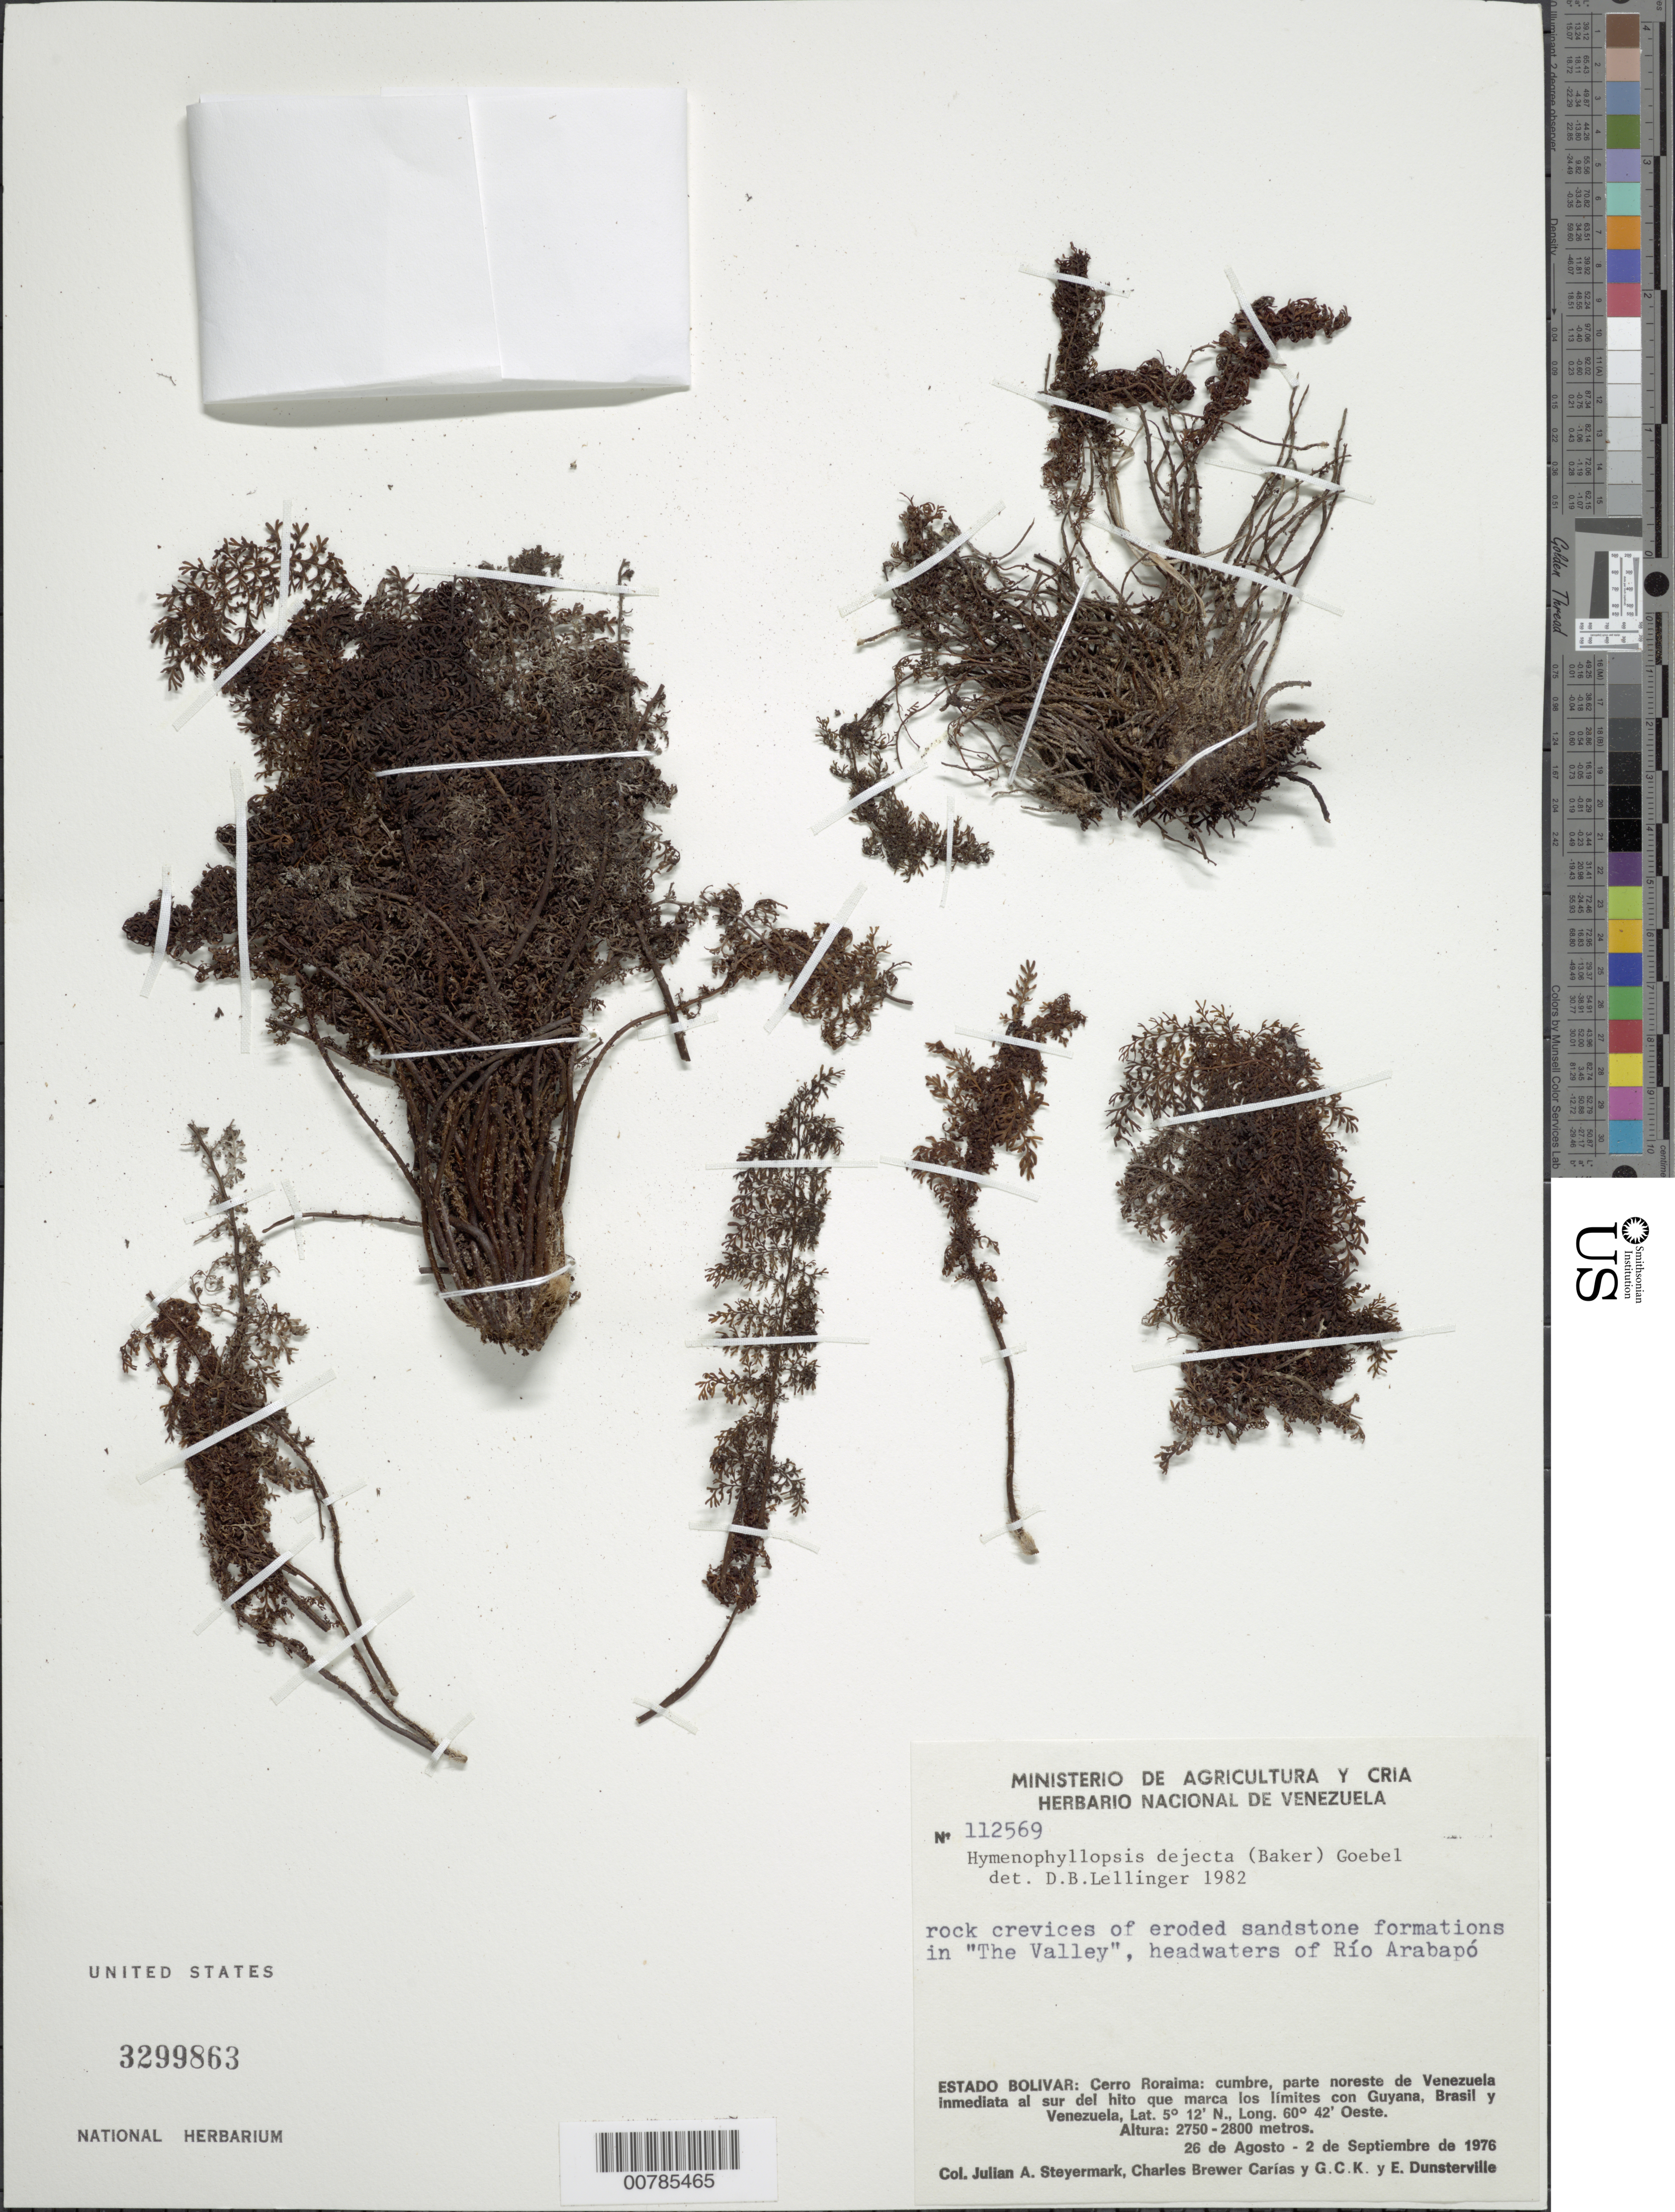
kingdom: Plantae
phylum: Tracheophyta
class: Polypodiopsida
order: Cyatheales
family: Cyatheaceae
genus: Cyathea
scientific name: Cyathea dejecta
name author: (Baker) Christenh.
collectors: J. Steyermark, C. Brewer-Carias, G. C. K. Dunsterville & E. Dunsterville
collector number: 112569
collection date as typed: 26-Aug-76 to 2-Sep-76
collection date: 1976-08-26/1976-09-02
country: Venezuela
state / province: Bolívar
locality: Cerro Roraima: cumbre, parte NO de Venezuela immediata al sur del hito que marca los limites con Guyana, Brasil y Venezuela, in "El Valle", headwaters of Río Arabapó.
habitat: Rock crevices of eroded sandstone formations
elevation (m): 2750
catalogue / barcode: US 3299863